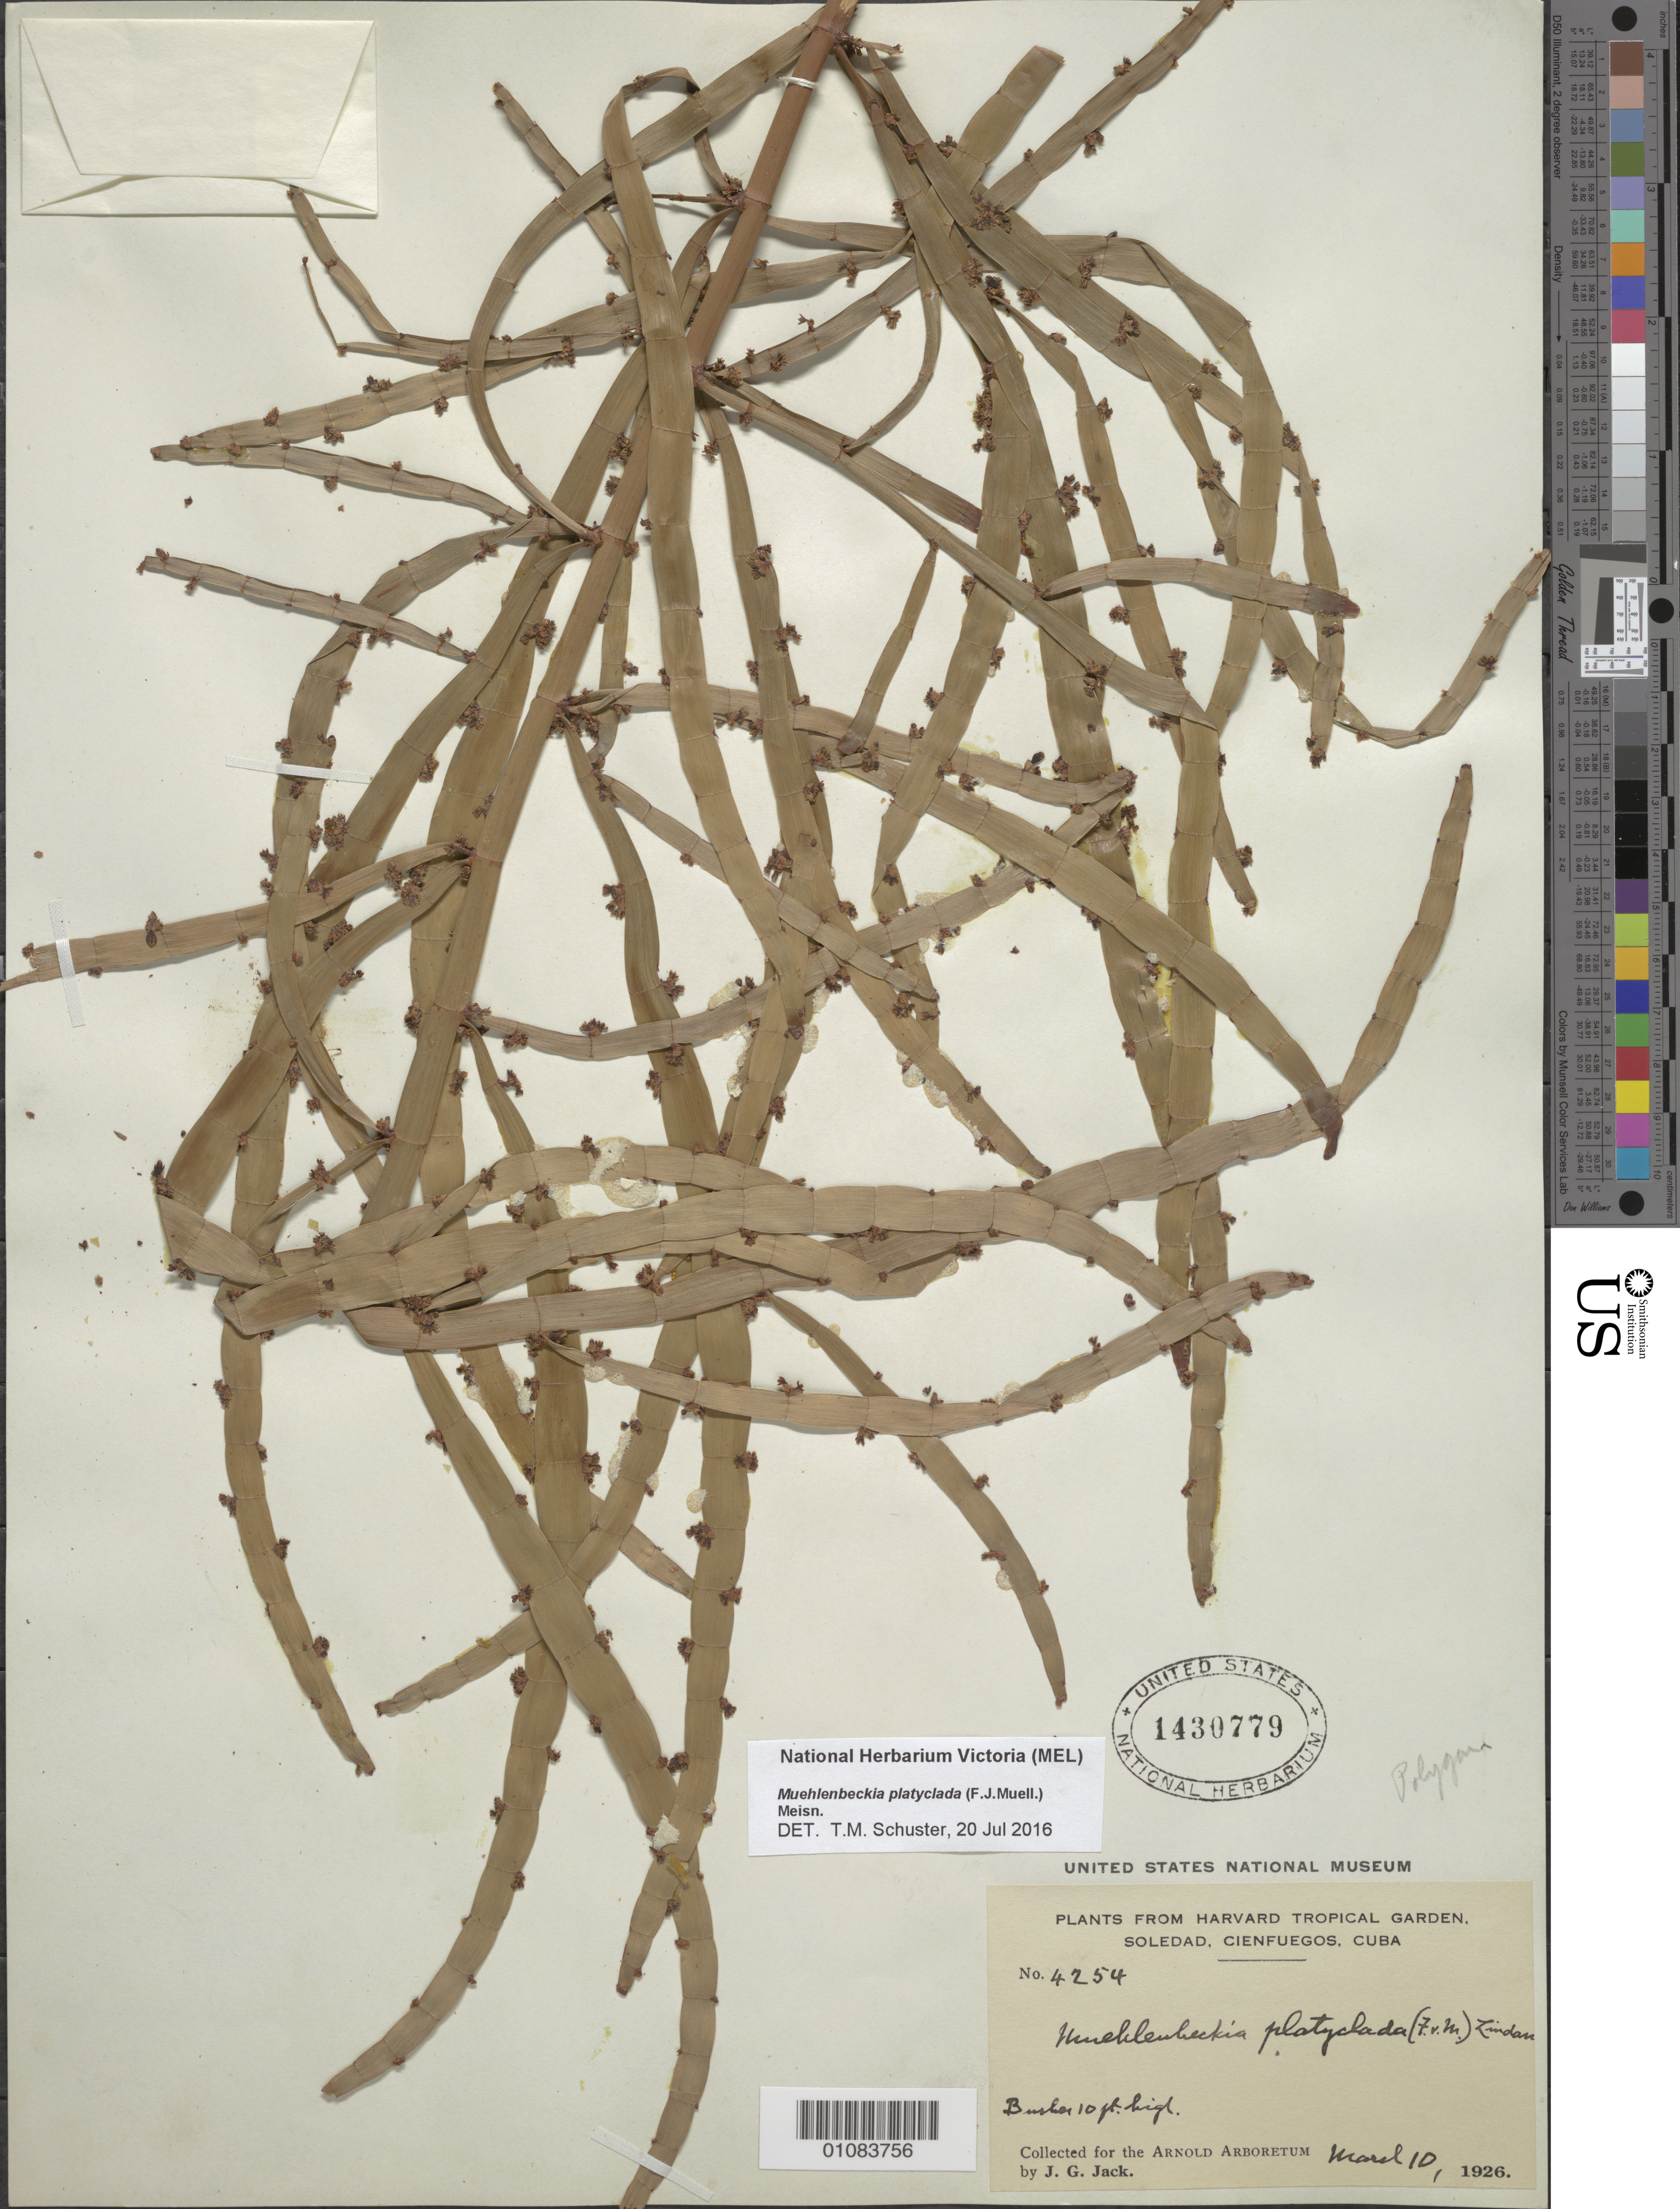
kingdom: Plantae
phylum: Tracheophyta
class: Magnoliopsida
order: Caryophyllales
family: Polygonaceae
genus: Muehlenbeckia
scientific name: Muehlenbeckia triloba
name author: Danser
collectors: J. G. Jack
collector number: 4254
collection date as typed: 10 Mar 1926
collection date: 1926-03-10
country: Cuba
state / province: Cienfuegos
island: Cuba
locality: Soledad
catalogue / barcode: US 1430779